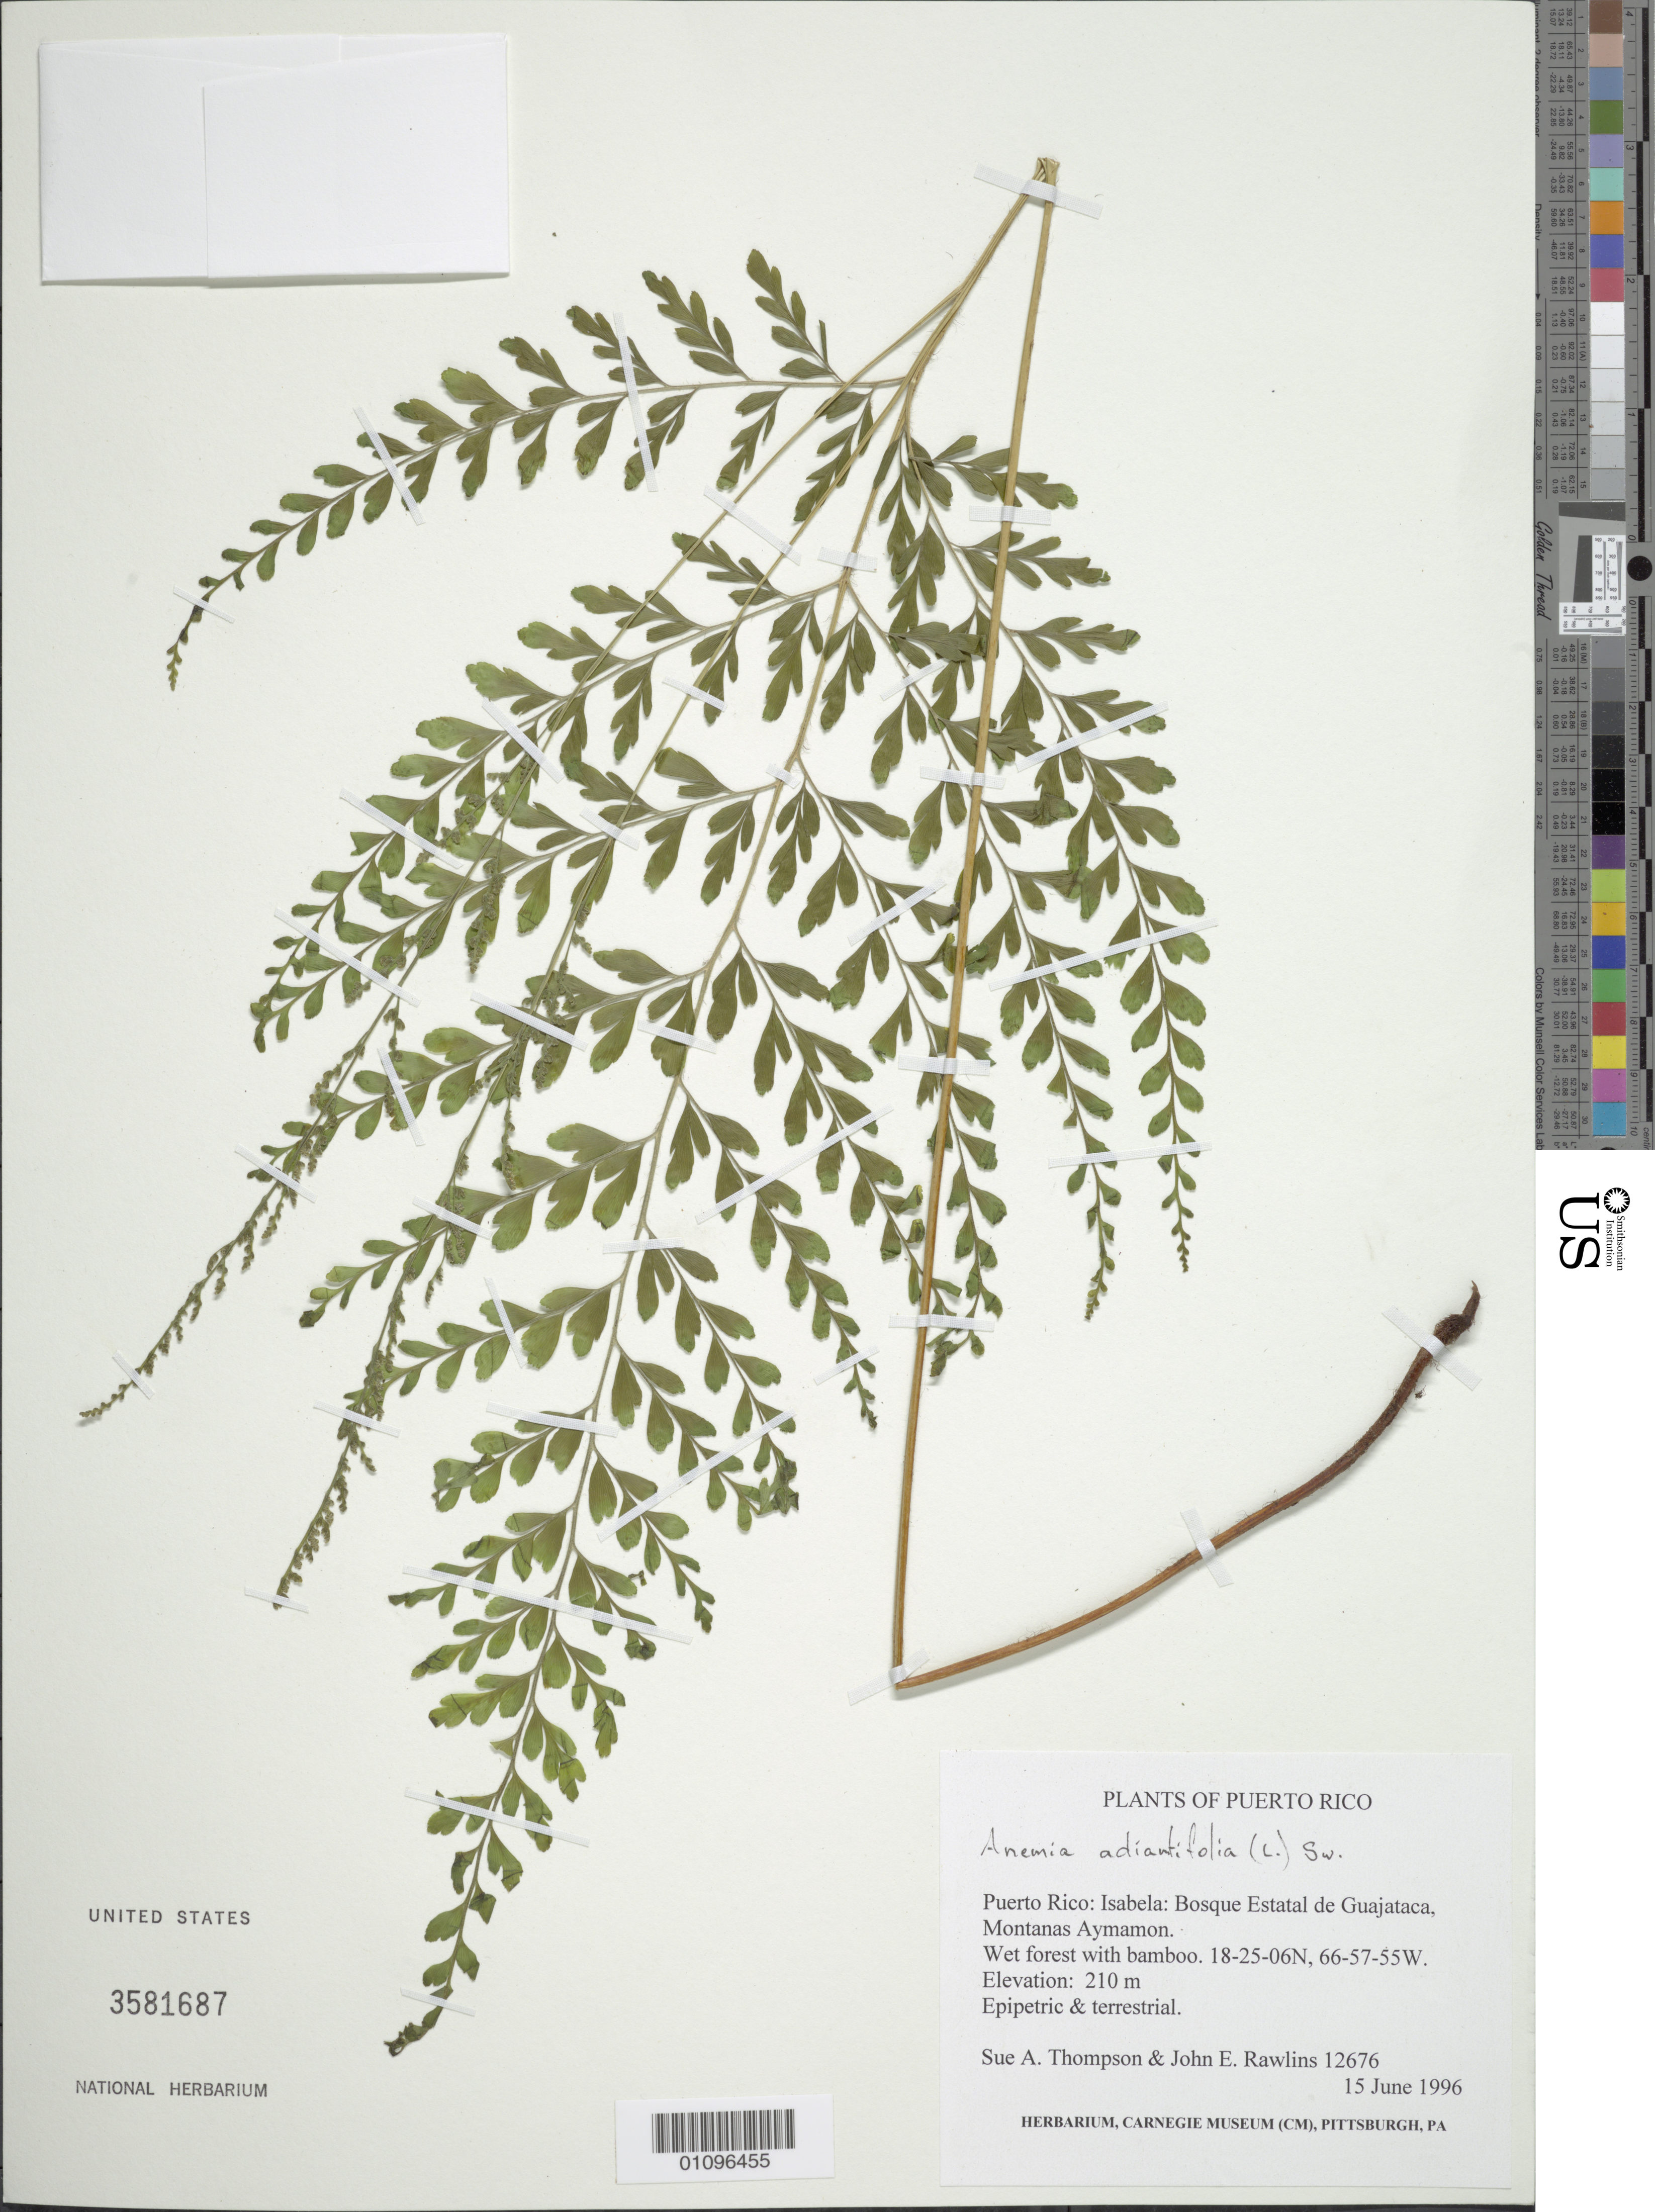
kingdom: Plantae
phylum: Tracheophyta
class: Polypodiopsida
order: Schizaeales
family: Anemiaceae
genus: Anemia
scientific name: Anemia adiantifolia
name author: (L.) Sw.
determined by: McKee, G. S., (US), NMNH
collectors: S. A. Thompson & J. Rawlins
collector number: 12676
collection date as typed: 15 Jun 1996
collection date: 1996-06-15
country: Puerto Rico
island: Puerto Rico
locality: Isabela; Bosque Estatal de Guajataca, montanas Aymamon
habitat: Wet forest with bamboo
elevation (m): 210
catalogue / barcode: US 3581687